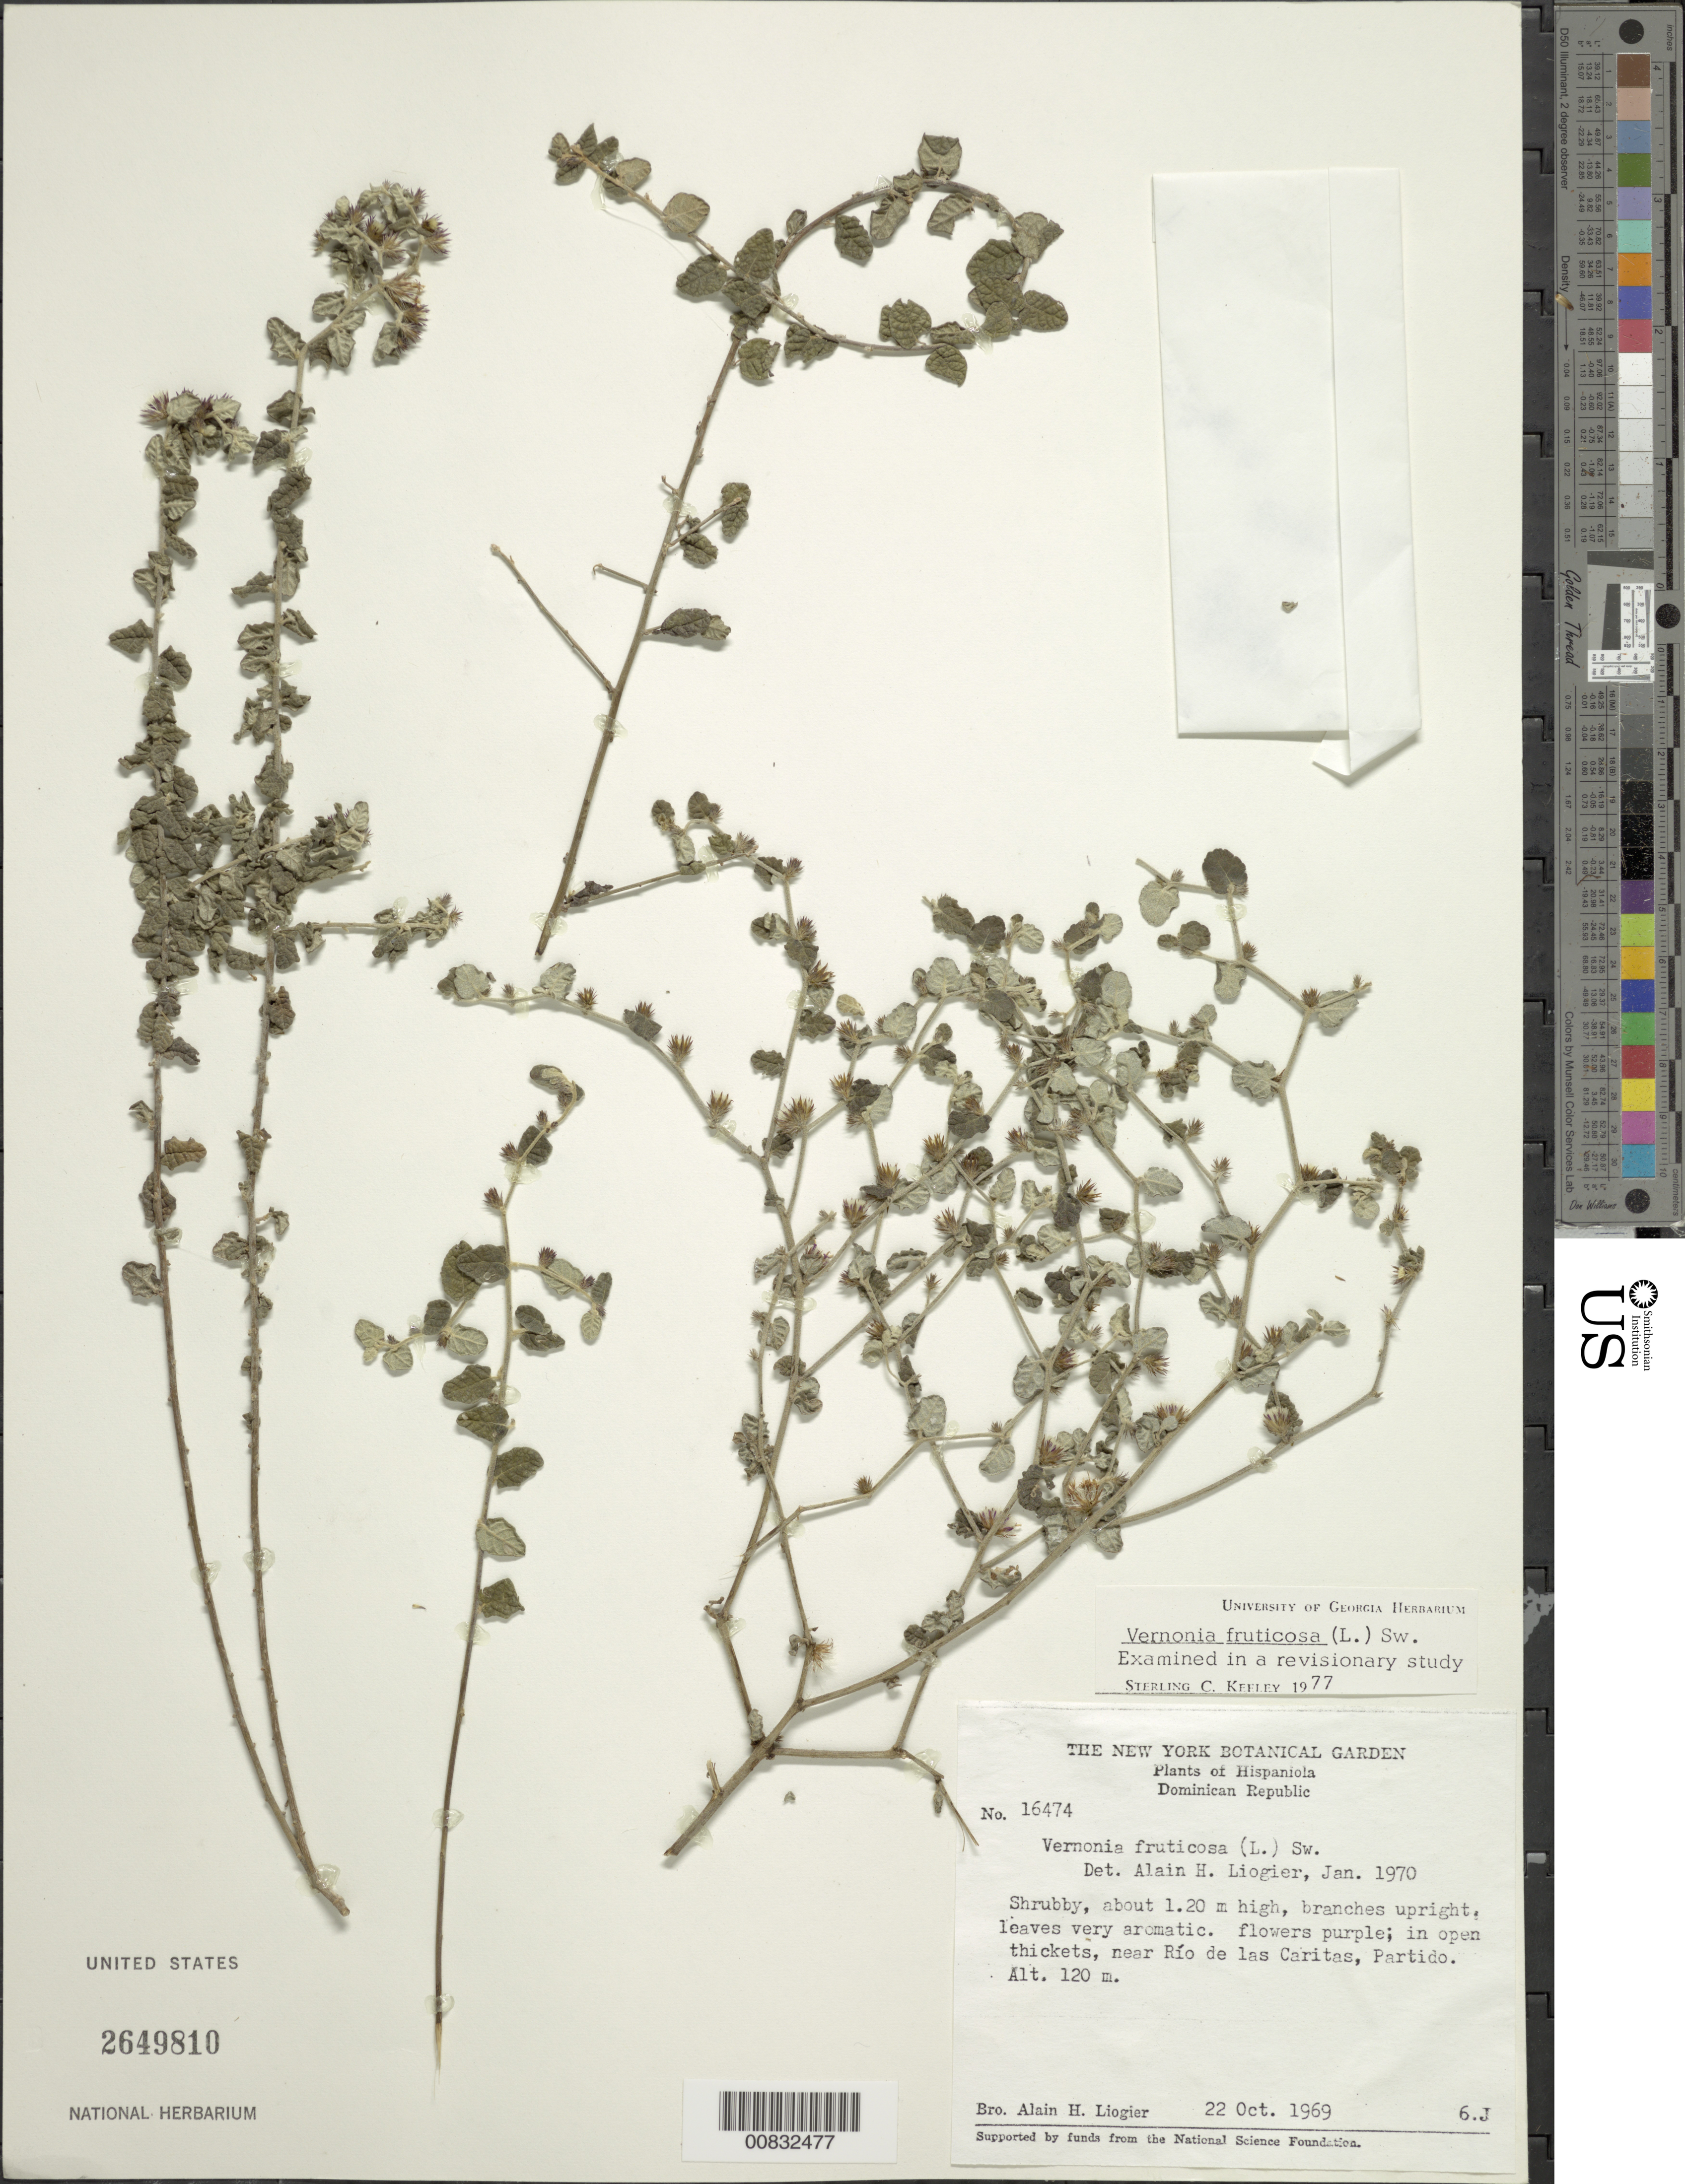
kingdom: Plantae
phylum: Tracheophyta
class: Magnoliopsida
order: Asterales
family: Asteraceae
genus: Lepidaploa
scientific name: Lepidaploa fruticosa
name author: (L.) H. Rob.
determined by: Keeley, S. C.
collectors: A. H. Liogier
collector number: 16474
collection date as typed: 22 Oct 1969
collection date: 1969-10-22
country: Dominican Republic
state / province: Dajabón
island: Hispaniola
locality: Near Río de Las Caritas, Partido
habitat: In open thickets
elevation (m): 120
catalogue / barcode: US 2649810